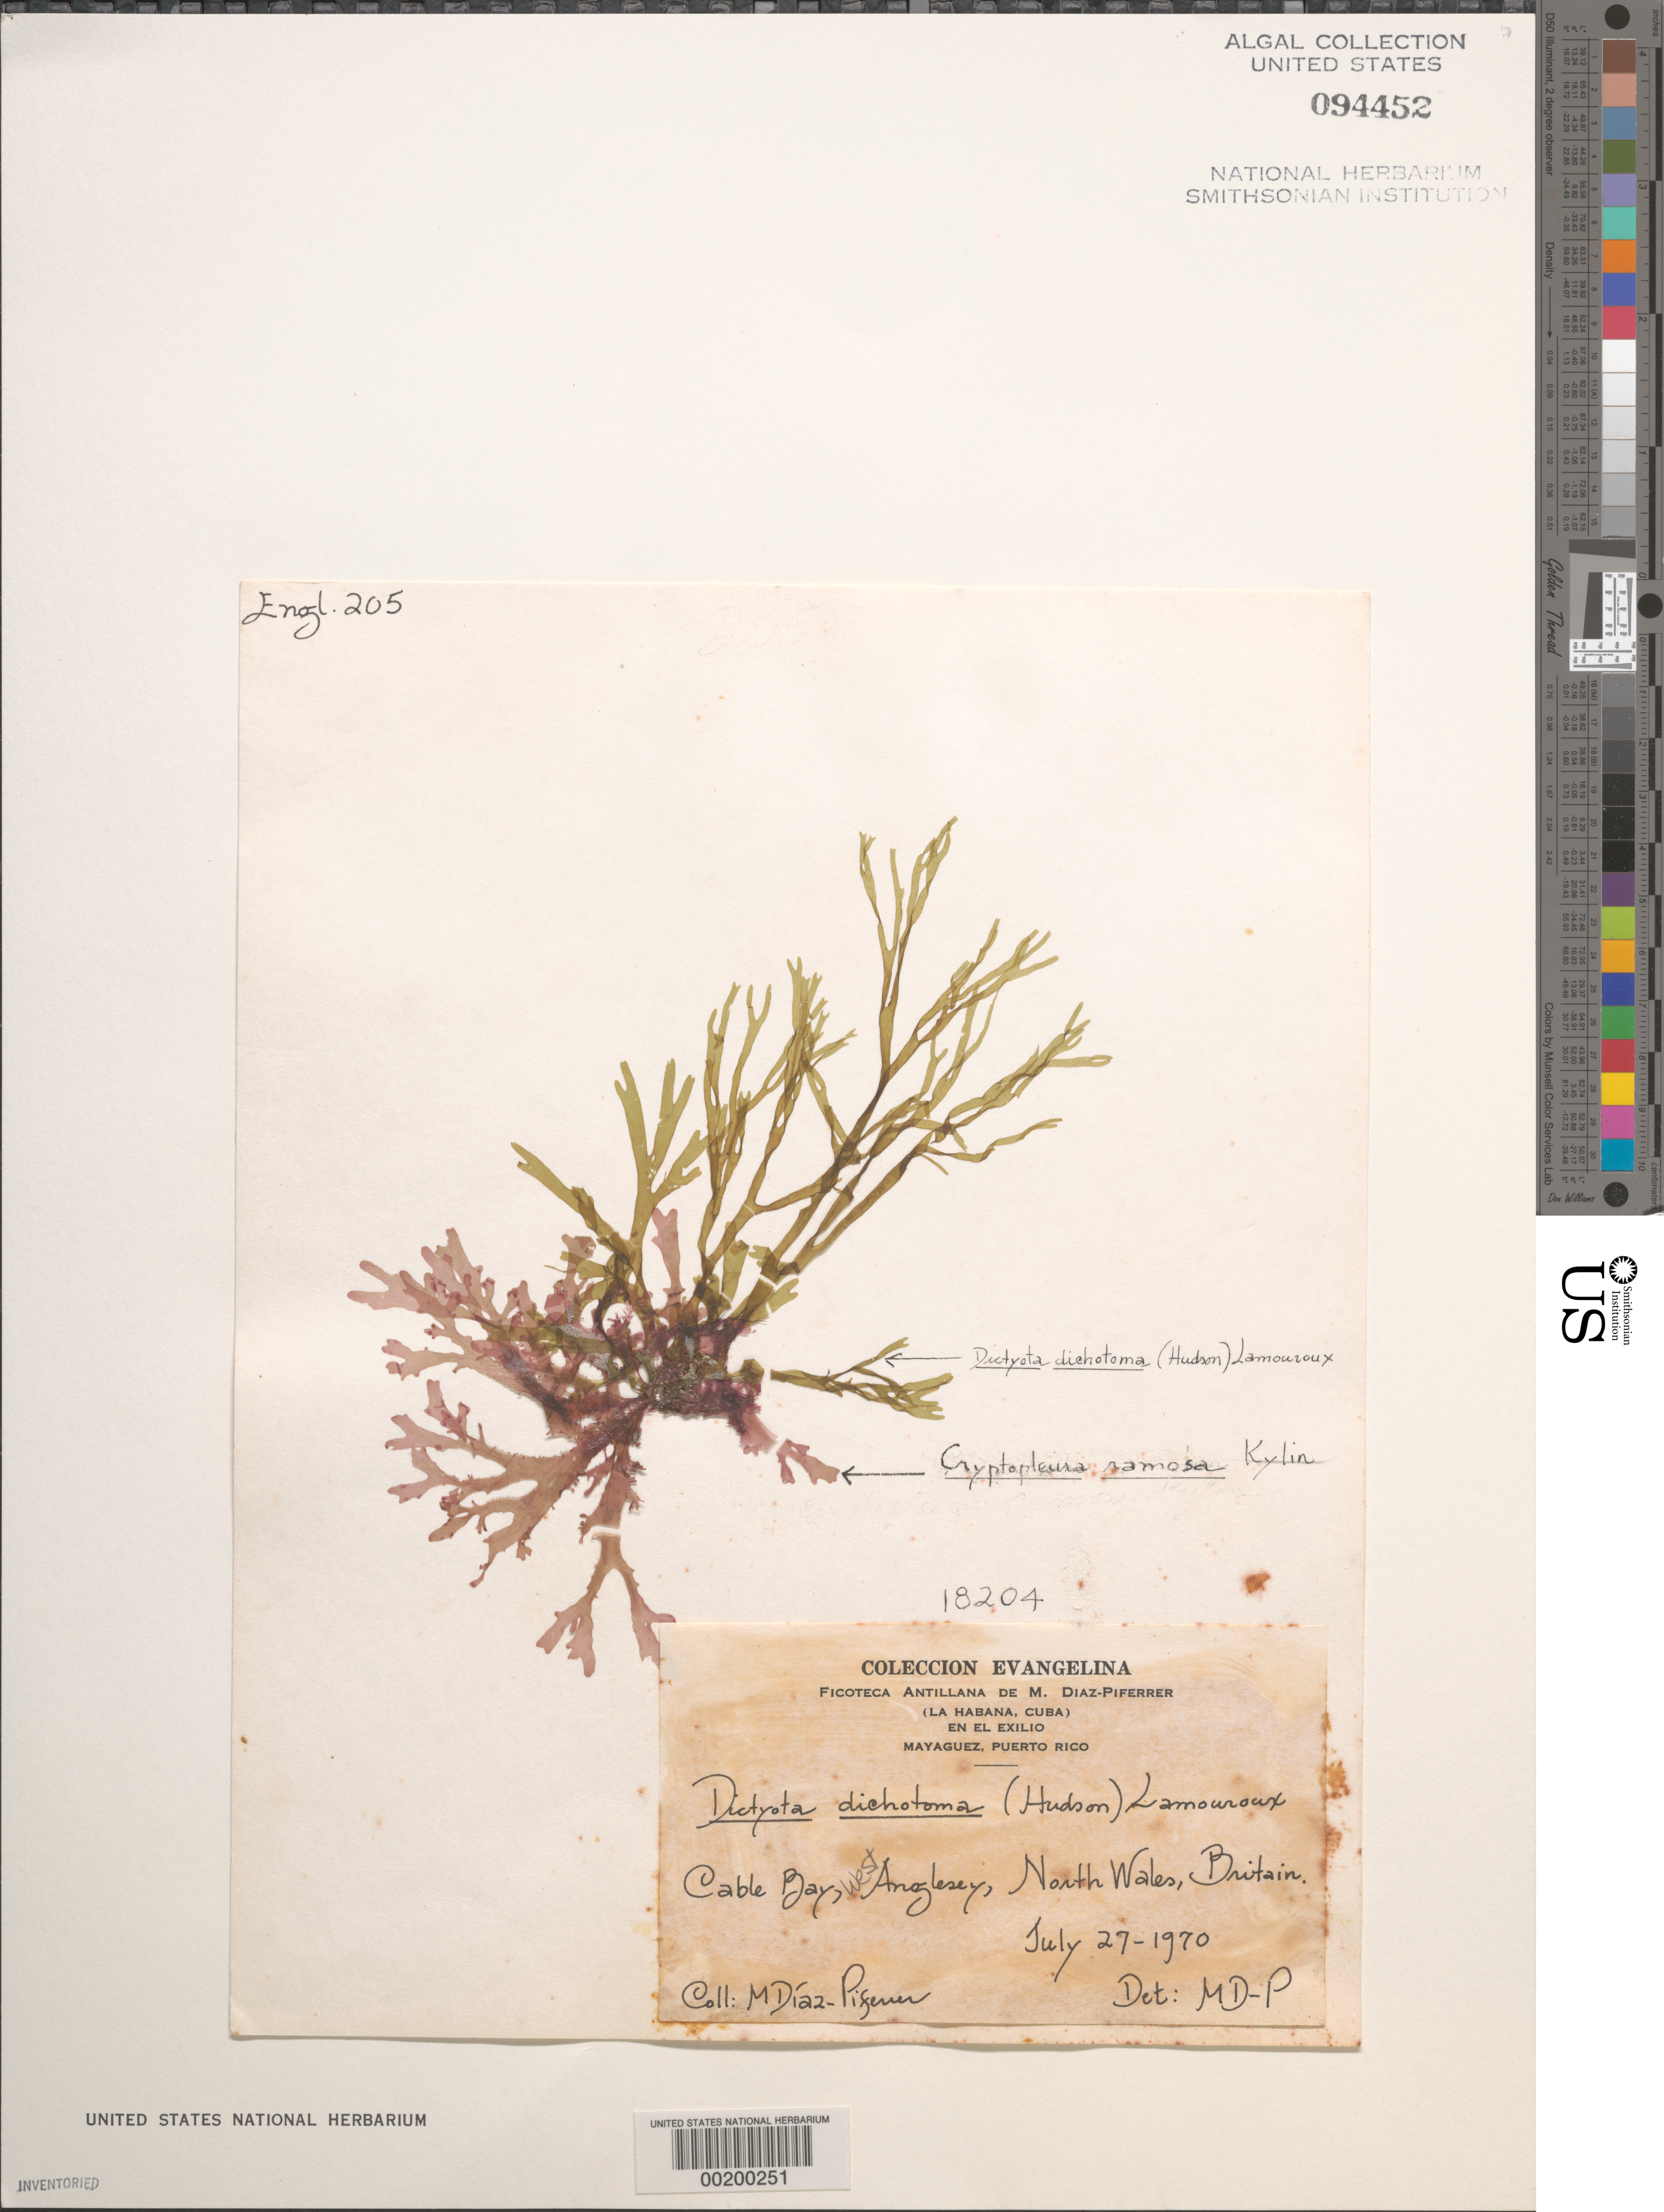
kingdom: Chromista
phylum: Ochrophyta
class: Phaeophyceae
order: Dictyotales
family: Dictyotaceae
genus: Dictyota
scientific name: Dictyota dichotoma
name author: (Huds.) J.V.Lamouroux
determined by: Diaz-Piferrer, M.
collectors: M. Diaz-Piferrer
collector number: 18204 & ENGL. 205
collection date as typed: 27 Jul 1970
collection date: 1970-07-27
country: United Kingdom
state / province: Wales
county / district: Gwynedd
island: Anglesey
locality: Cable Bay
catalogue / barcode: US 94452